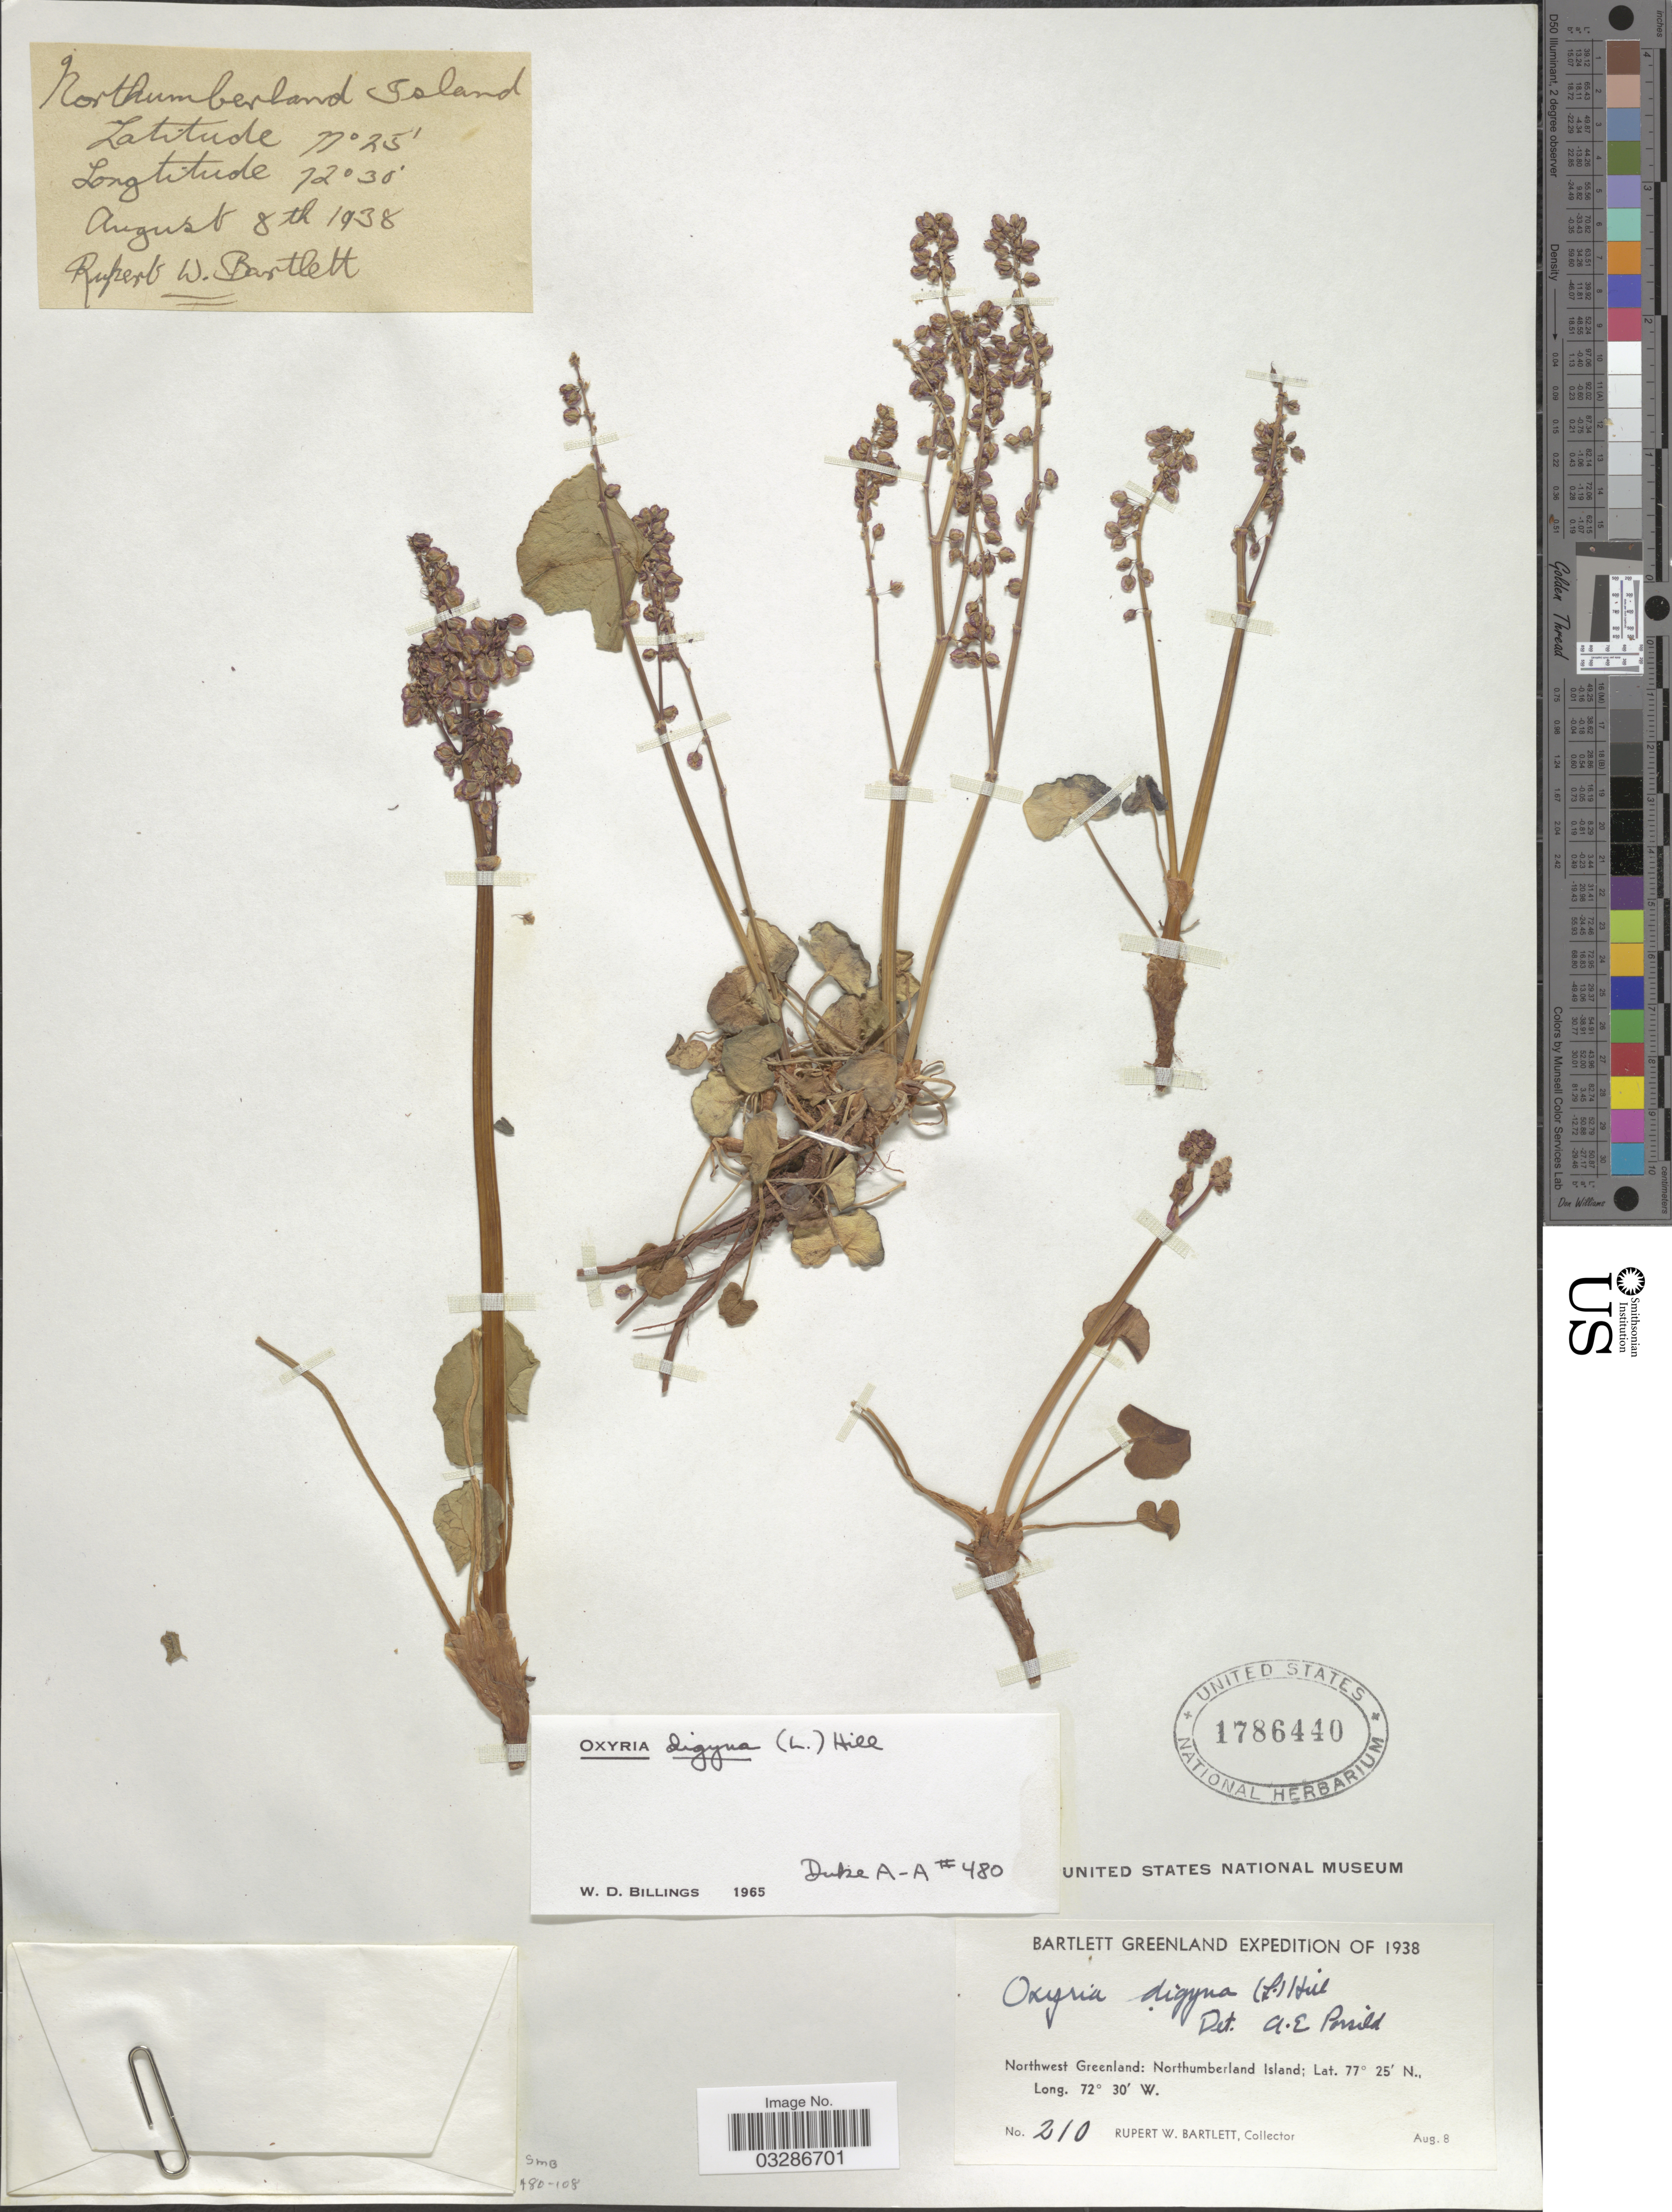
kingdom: Plantae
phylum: Tracheophyta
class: Magnoliopsida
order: Caryophyllales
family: Polygonaceae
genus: Oxyria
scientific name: Oxyria digyna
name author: (L.) Hill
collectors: R. W. Bartlett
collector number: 210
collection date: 1938-08-08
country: Greenland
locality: Northwest Greenland: Northumberland Island.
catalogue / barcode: US 1786440